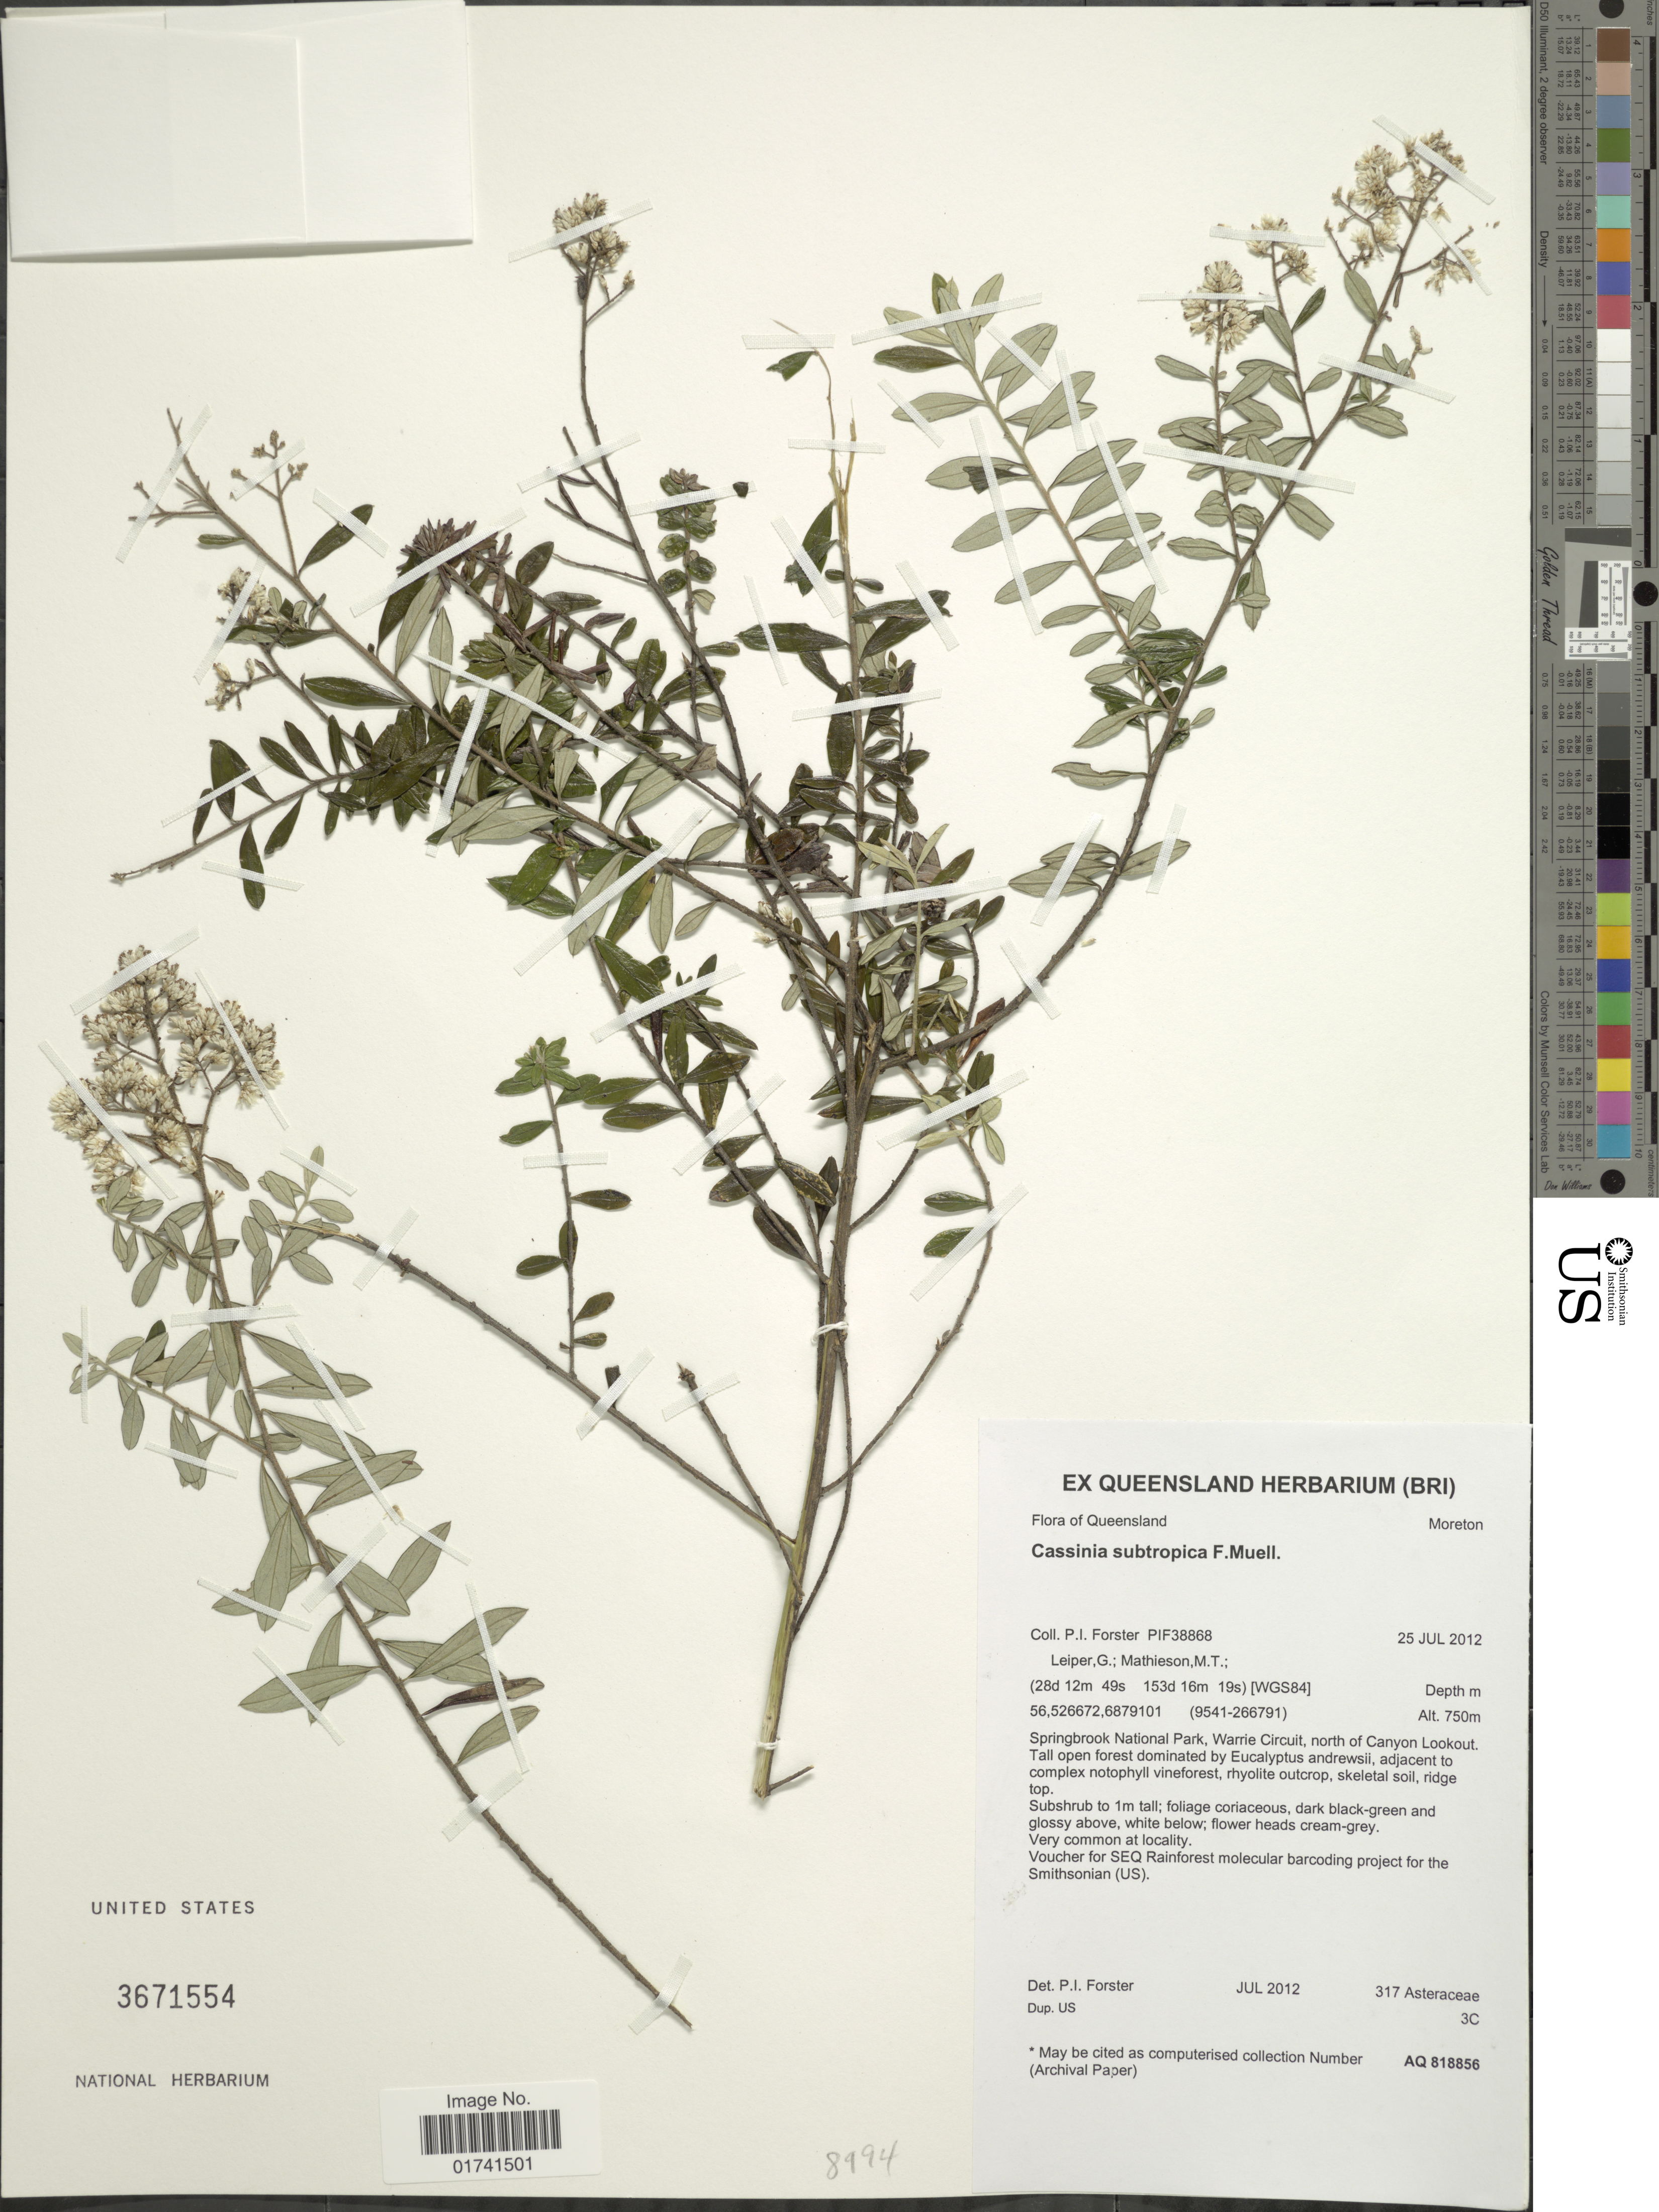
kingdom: Plantae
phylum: Tracheophyta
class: Magnoliopsida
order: Asterales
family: Asteraceae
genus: Cassinia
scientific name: Cassinia subtropica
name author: F. Muell.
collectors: P. Forster, G. Leiper & M. T. Mathieson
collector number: PIF38868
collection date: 2012-07-25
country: Australia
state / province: Queensland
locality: Moreton, Springbrook National Park, Warrie Circuit, north of Canyon Lookout.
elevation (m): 750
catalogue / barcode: US 3671554